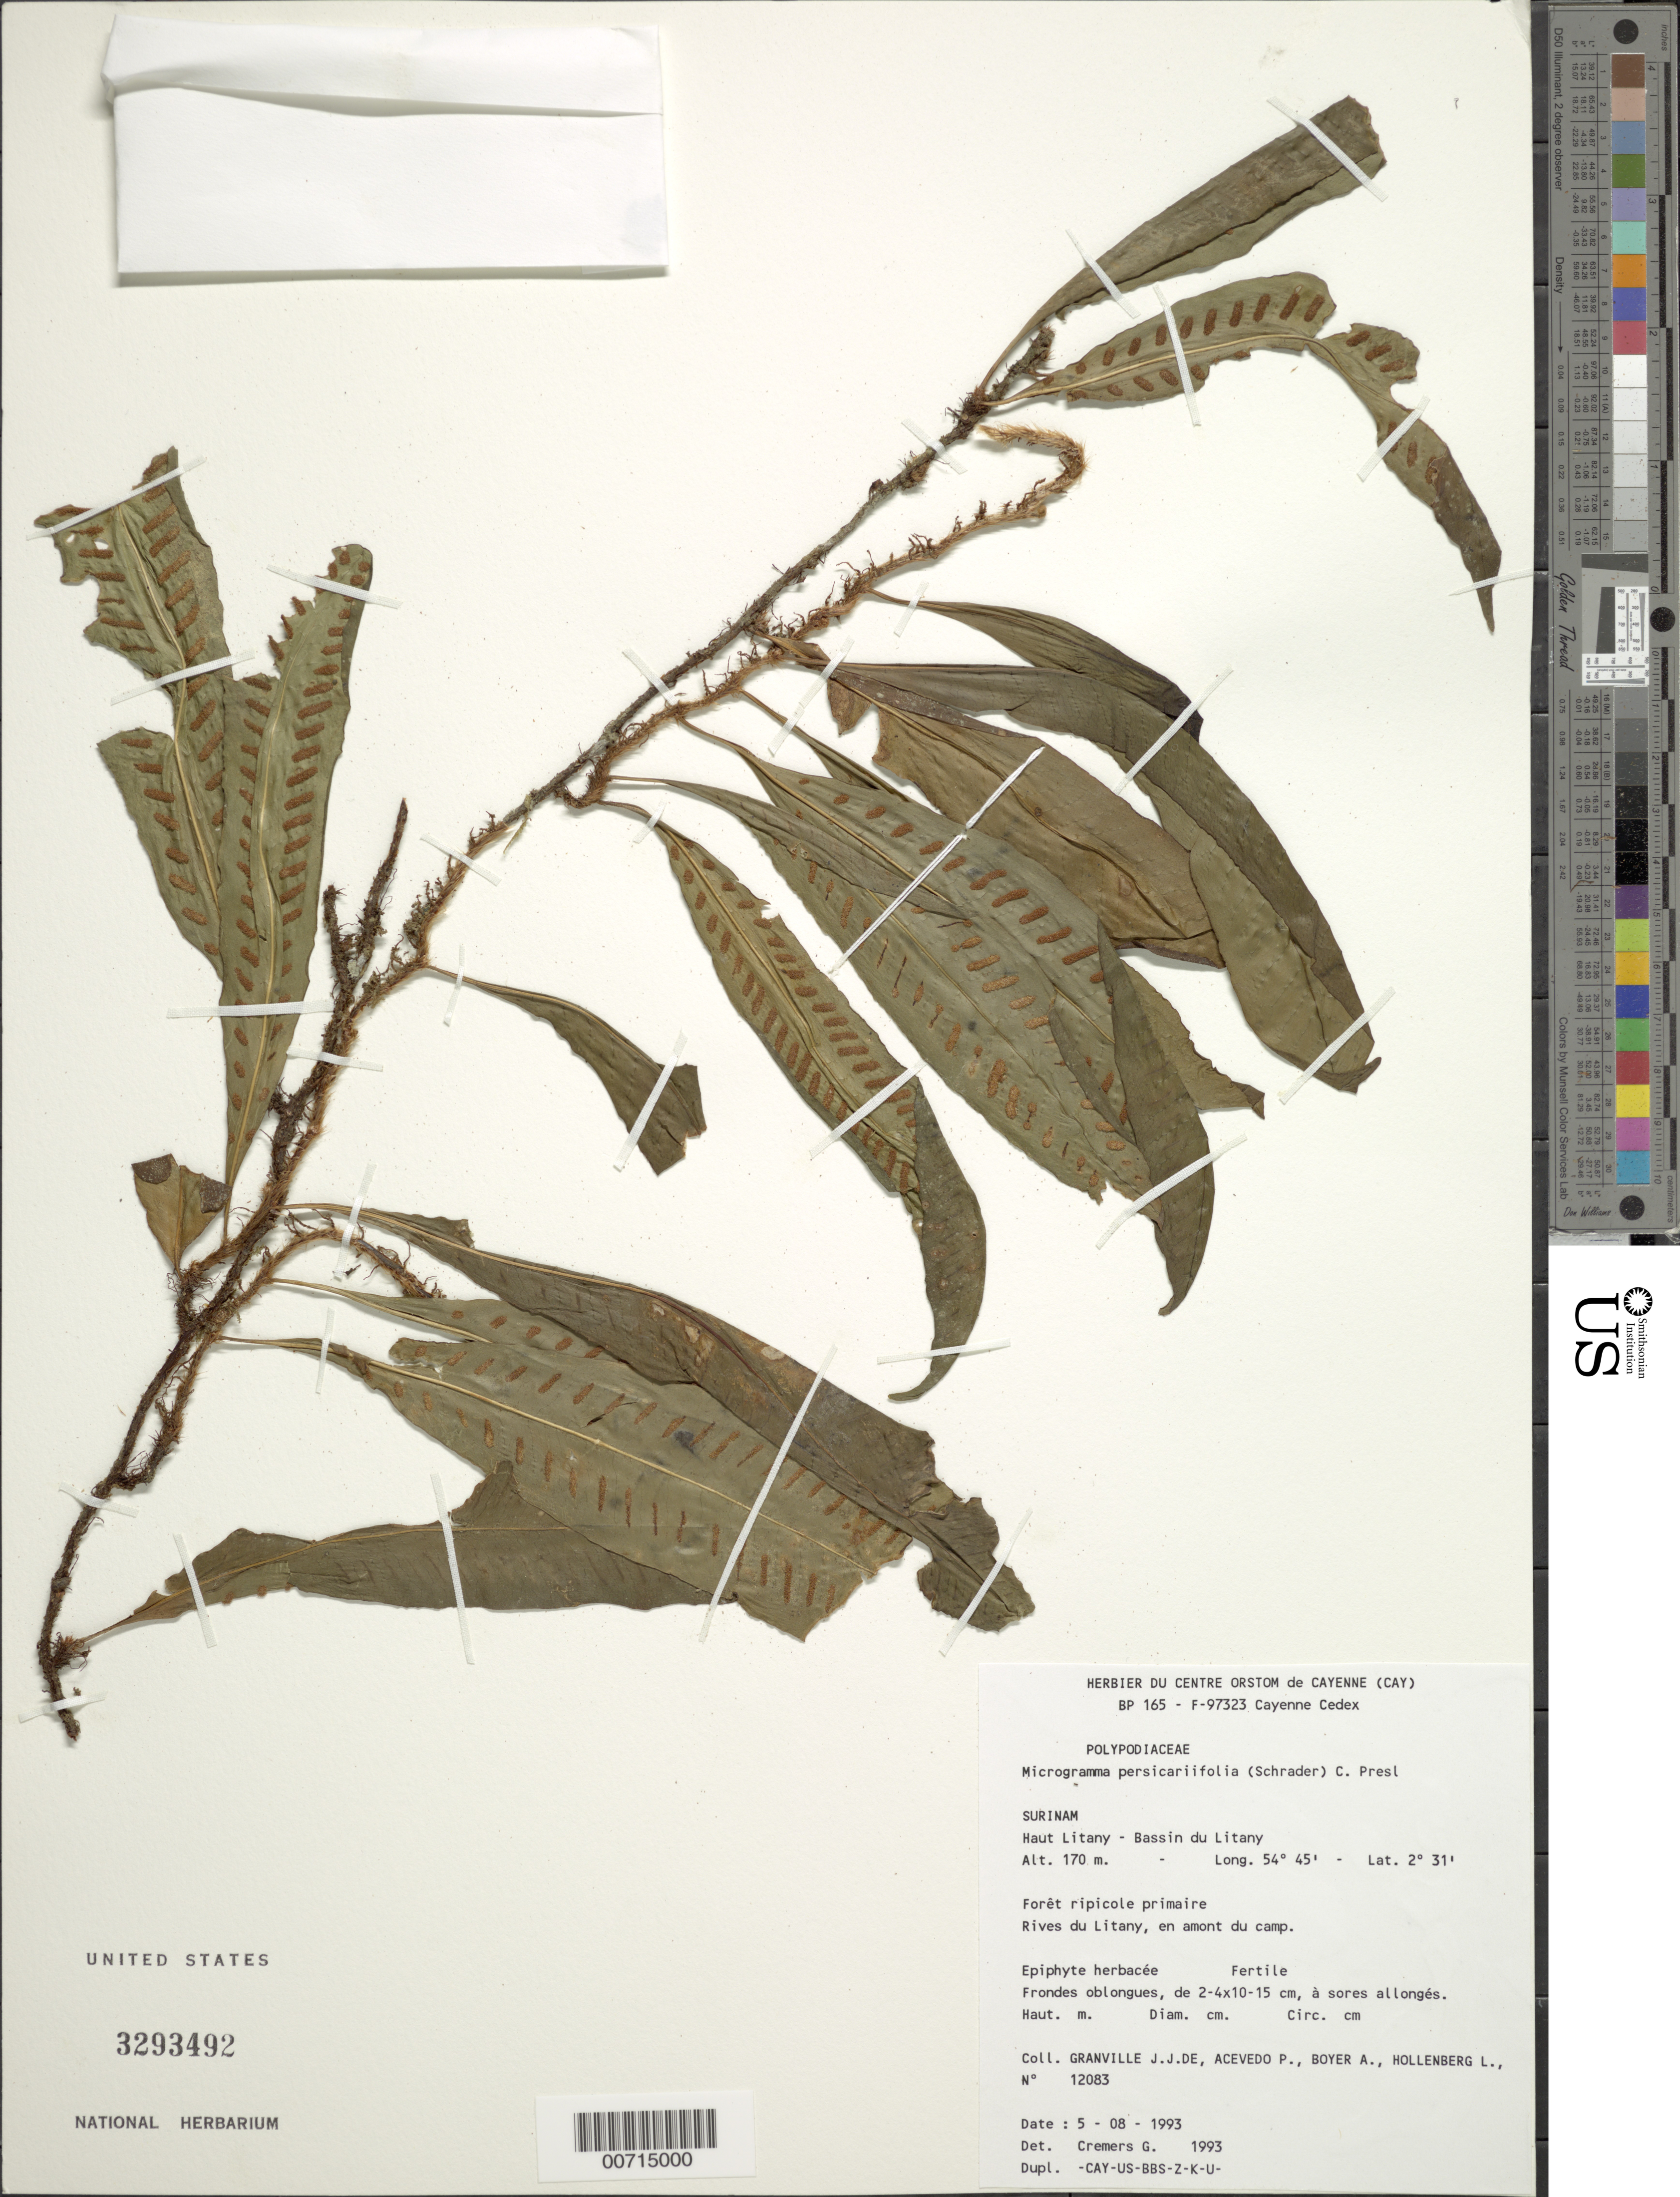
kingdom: Plantae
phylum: Tracheophyta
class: Polypodiopsida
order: Polypodiales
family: Polypodiaceae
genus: Microgramma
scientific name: Microgramma persicariifolia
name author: (Schrad.) C. Presl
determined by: Cremers, Georges A.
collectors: J.-J. de Granville, P. Acevedo-Rodr., A. Boyer & L. Hollenberg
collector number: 12083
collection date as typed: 5-Aug-93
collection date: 1993-08-05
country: Suriname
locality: Haut Litany, Bassin du Litany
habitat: Primary riparian forest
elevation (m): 170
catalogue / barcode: US 3293492